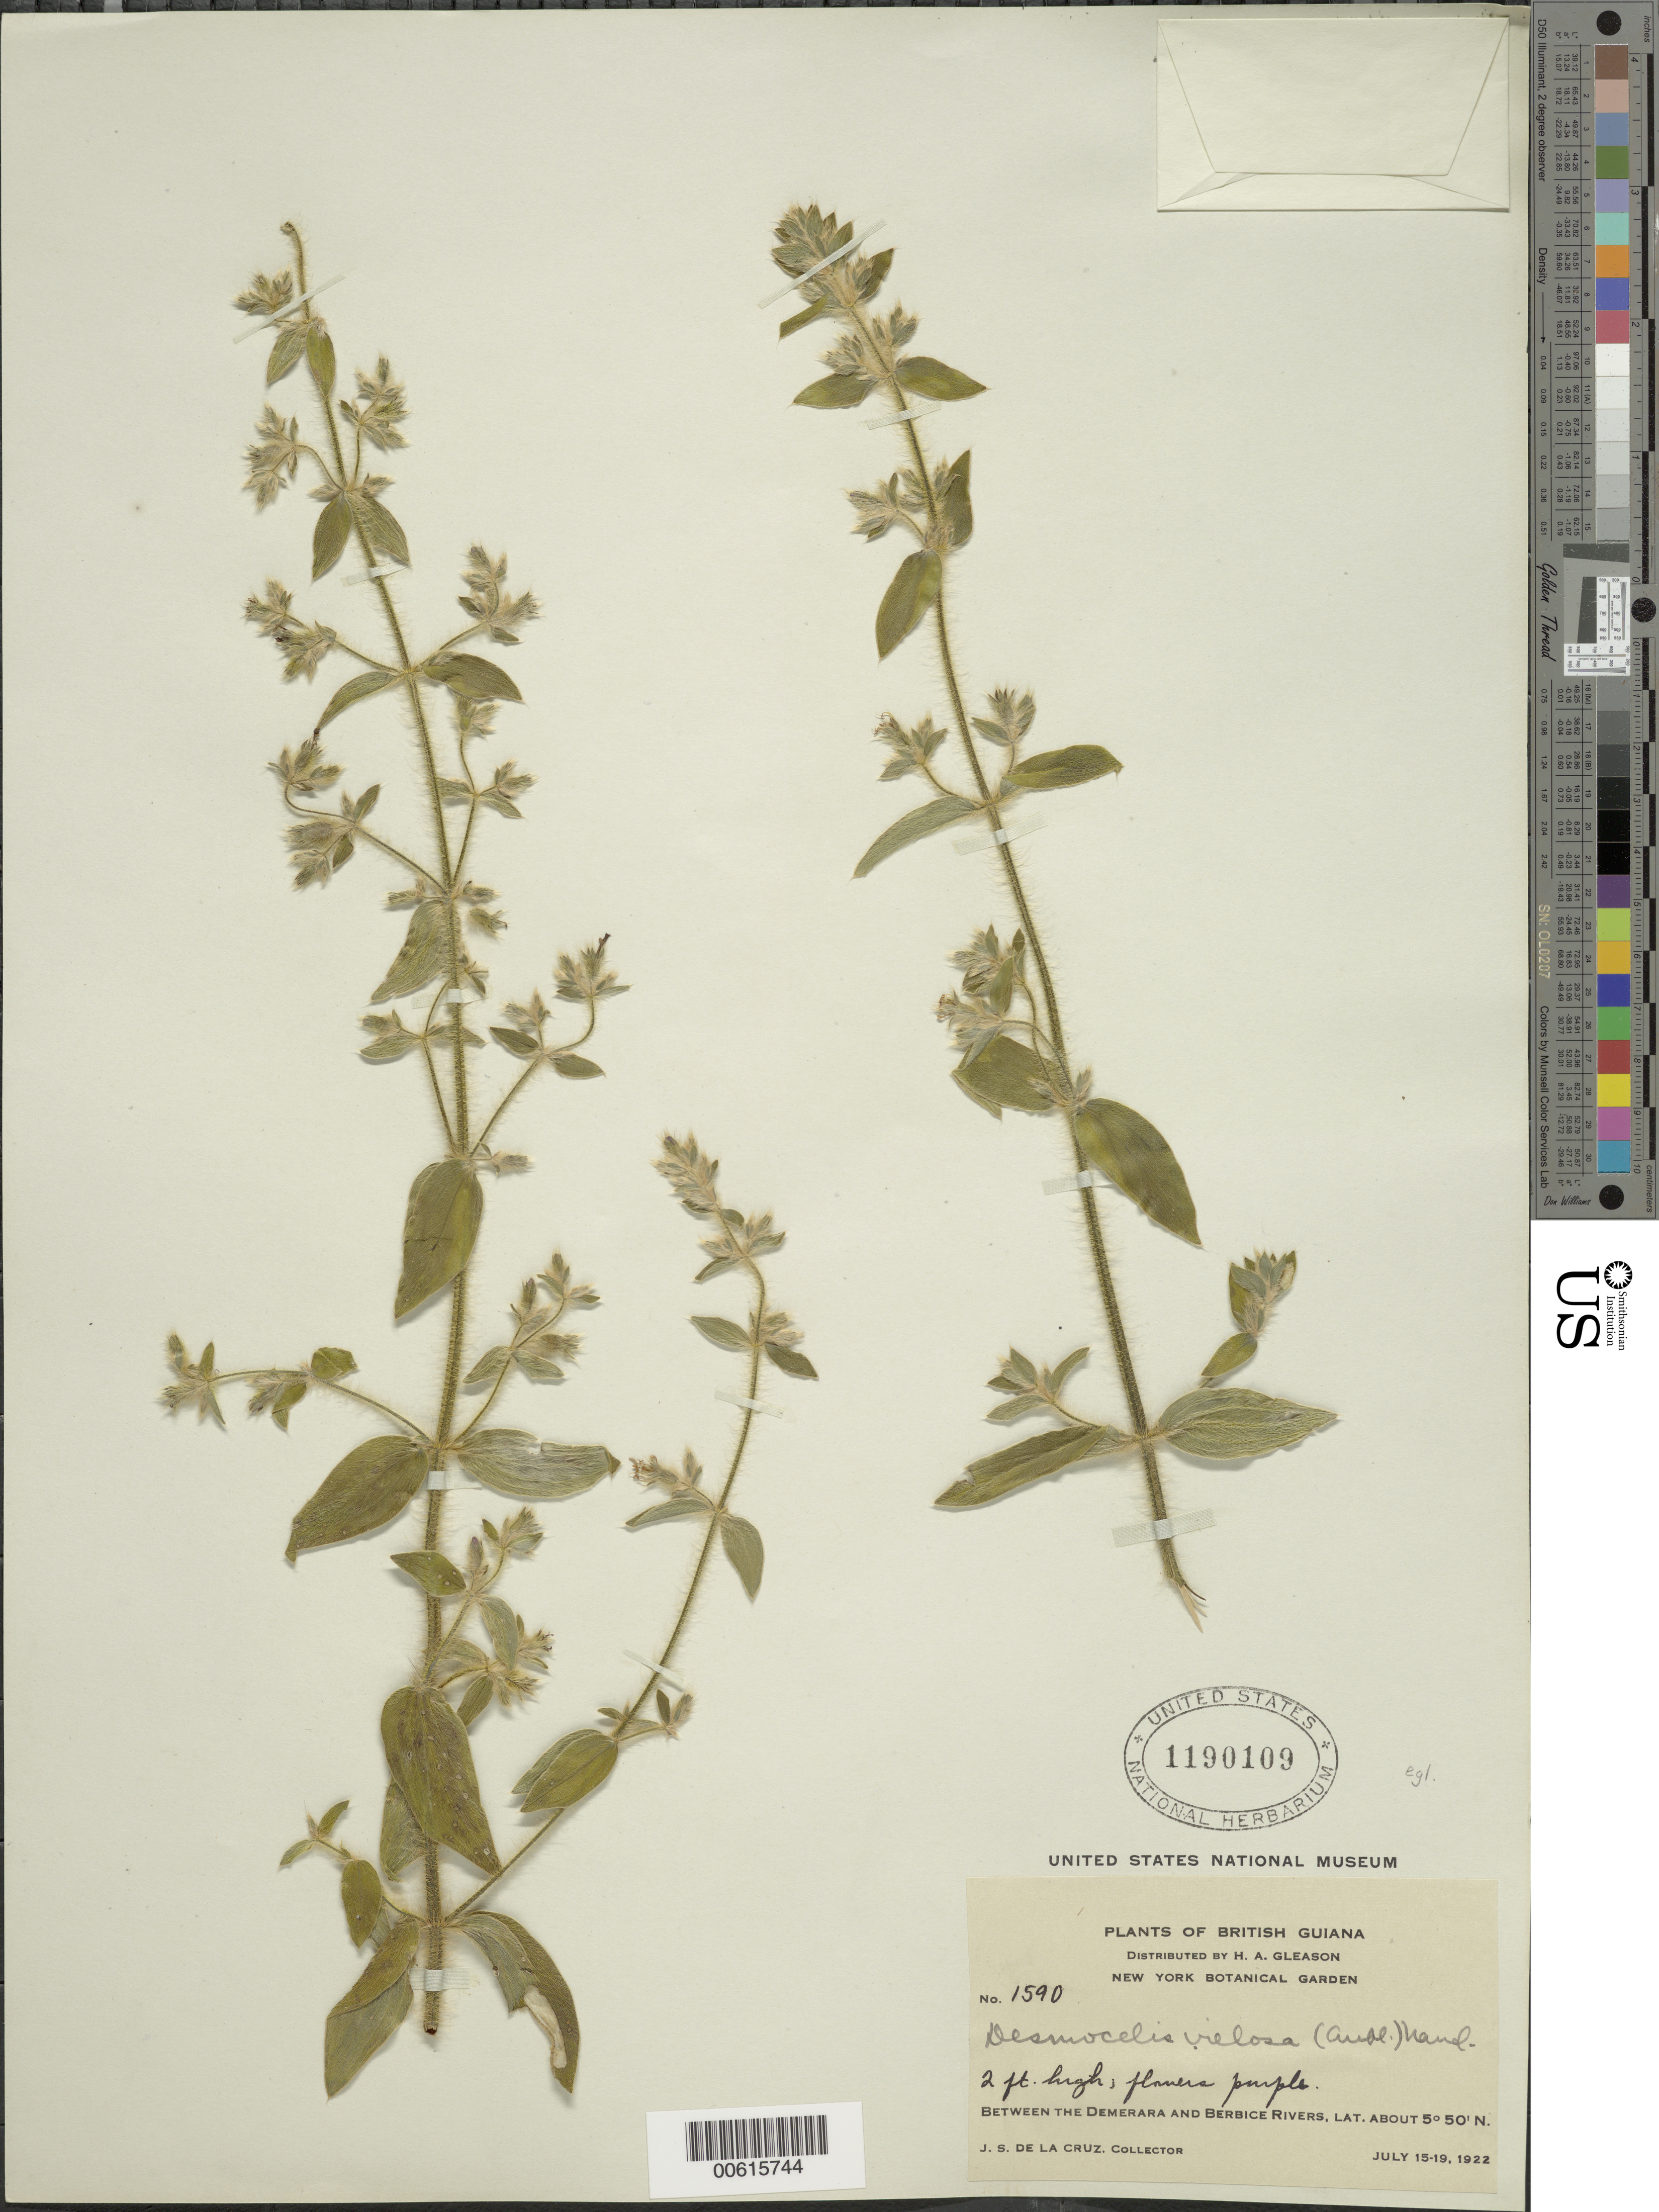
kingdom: Plantae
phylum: Tracheophyta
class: Magnoliopsida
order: Myrtales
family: Melastomataceae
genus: Desmoscelis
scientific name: Desmoscelis villosa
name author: (Aubl.) Naudin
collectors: J. S. de la Cruz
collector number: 1590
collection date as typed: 15-Jul-22 to 19-Jul-22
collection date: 1922-07-15/1922-07-19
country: Guyana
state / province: U. Demerara-Berbice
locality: Demerara River to the Berbice River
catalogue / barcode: US 1190109